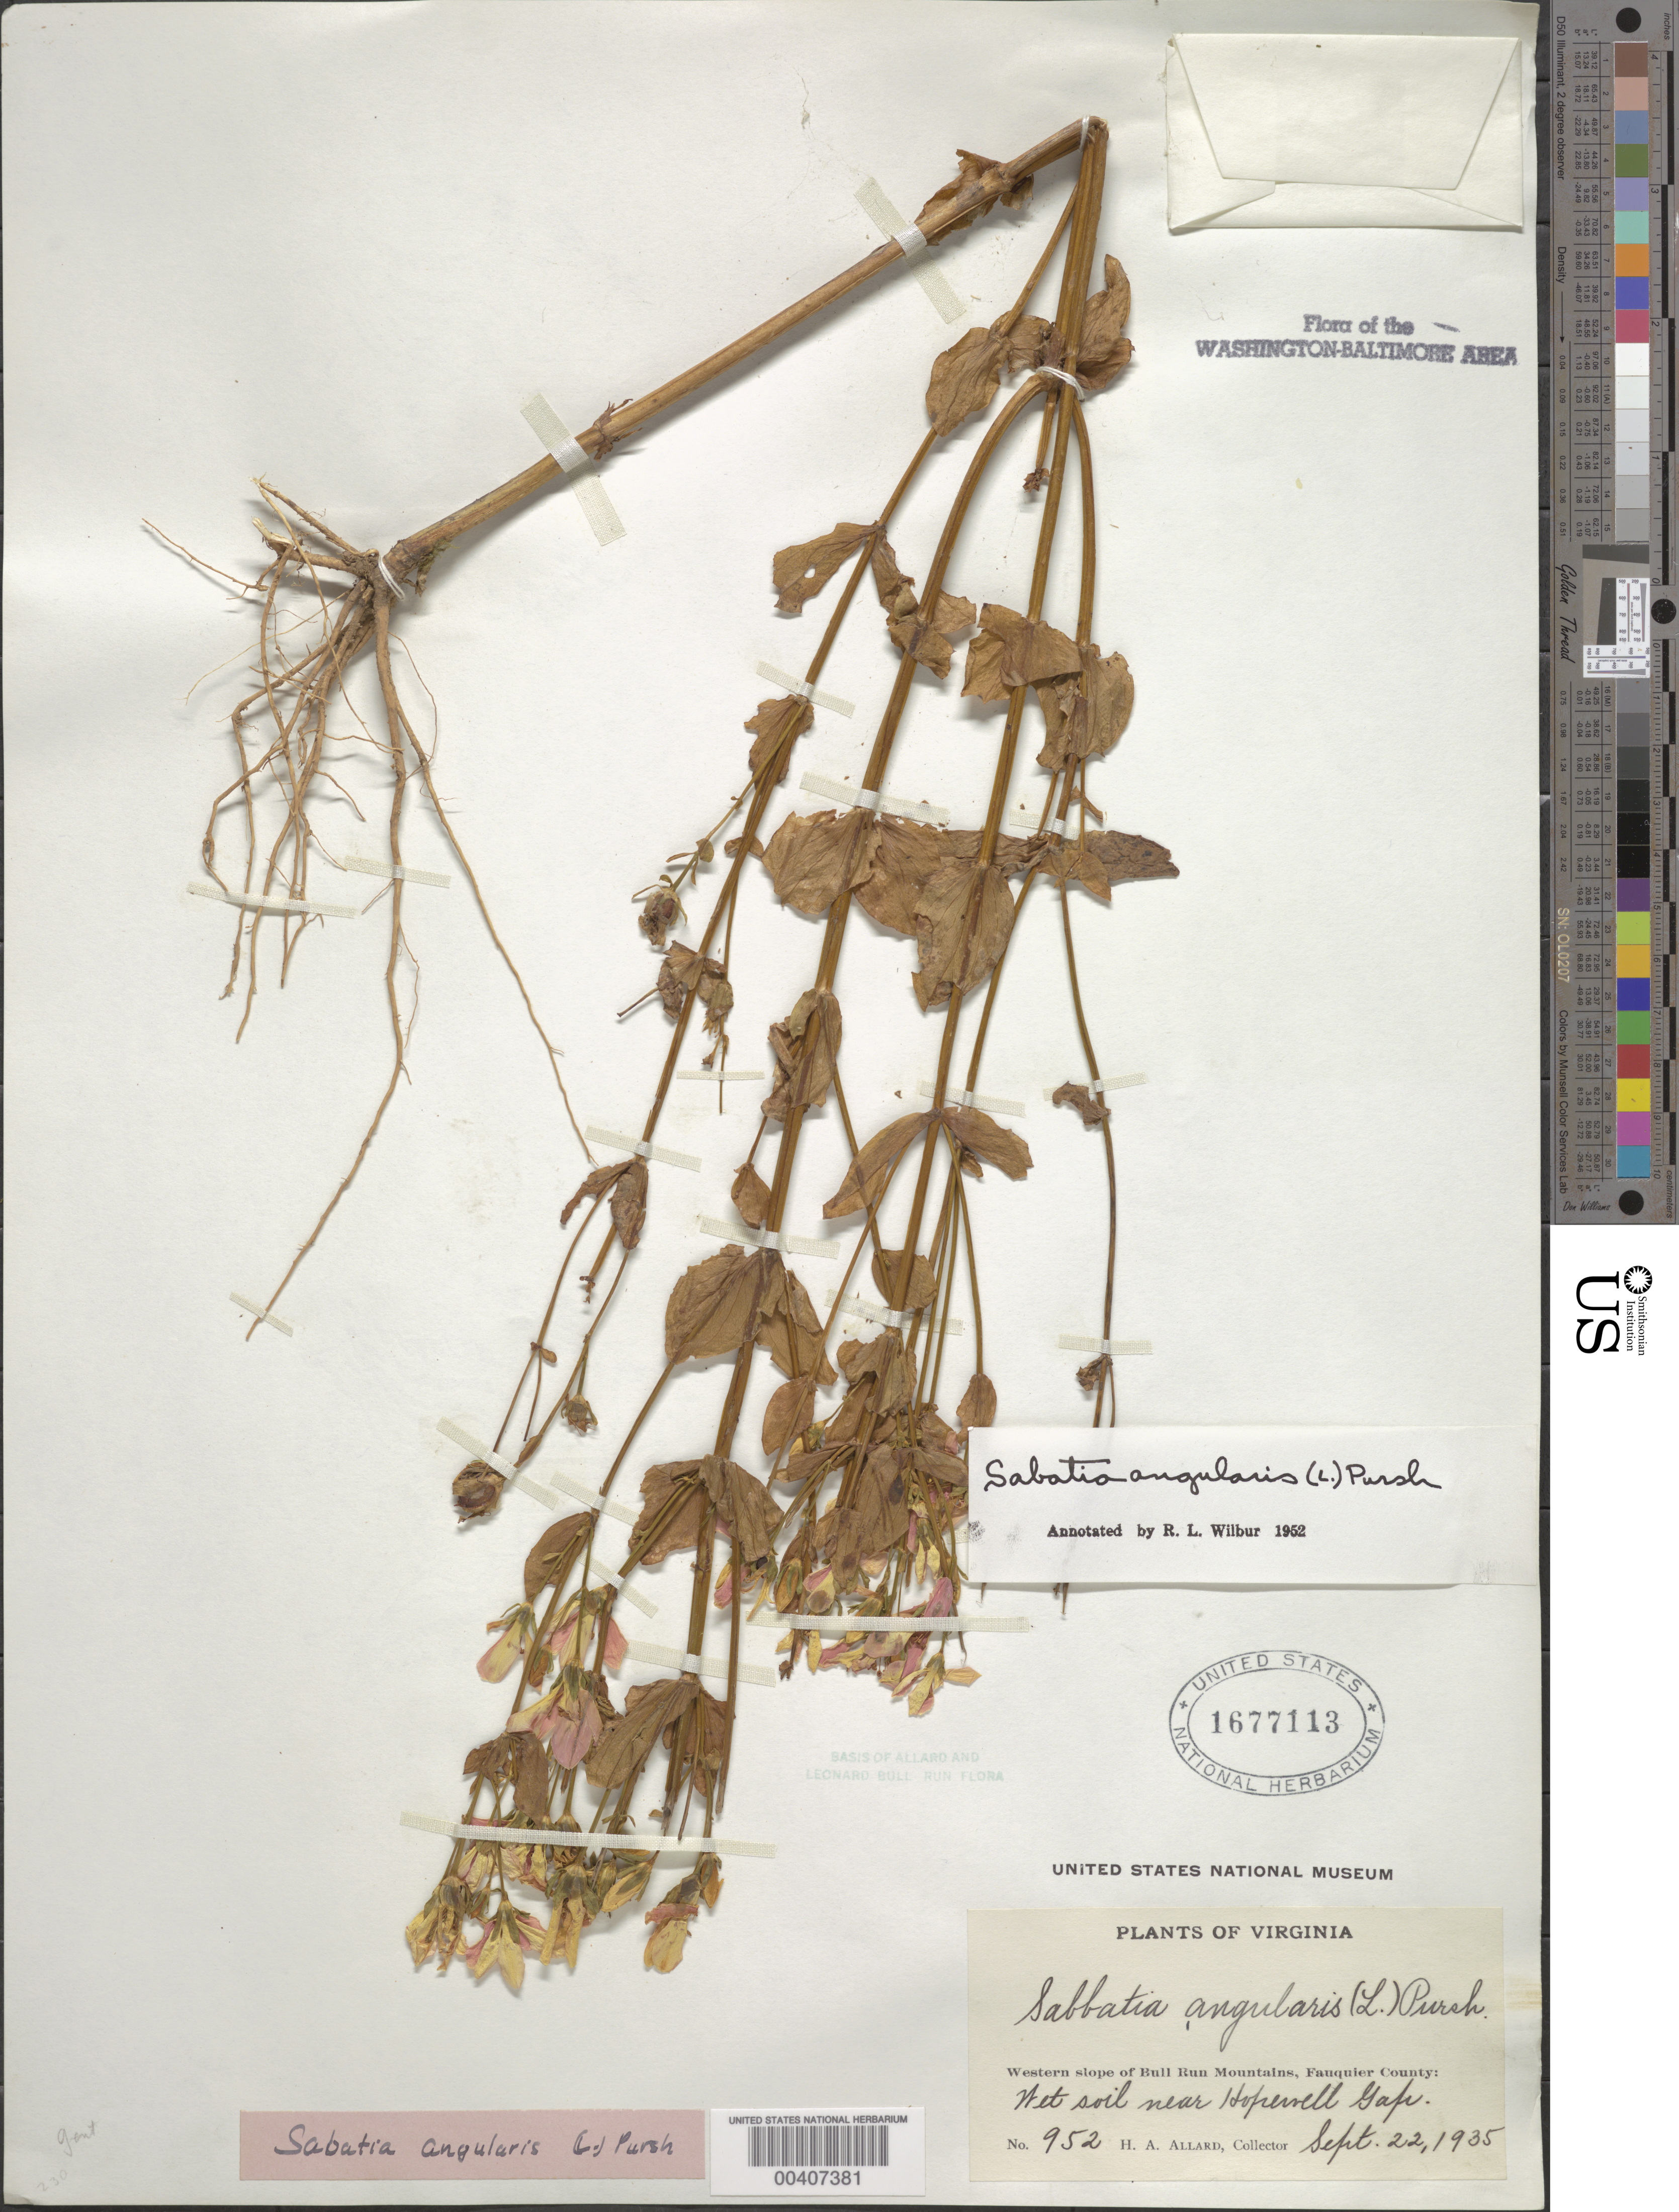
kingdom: Plantae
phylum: Tracheophyta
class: Magnoliopsida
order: Gentianales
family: Gentianaceae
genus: Sabatia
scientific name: Sabatia angularis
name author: (L.) Pursh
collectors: H. A. Allard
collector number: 952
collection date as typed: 22 Sep 1935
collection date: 1935-09-22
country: United States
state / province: Virginia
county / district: Fauquier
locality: Near Hopewell Gap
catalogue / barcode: US 1677113